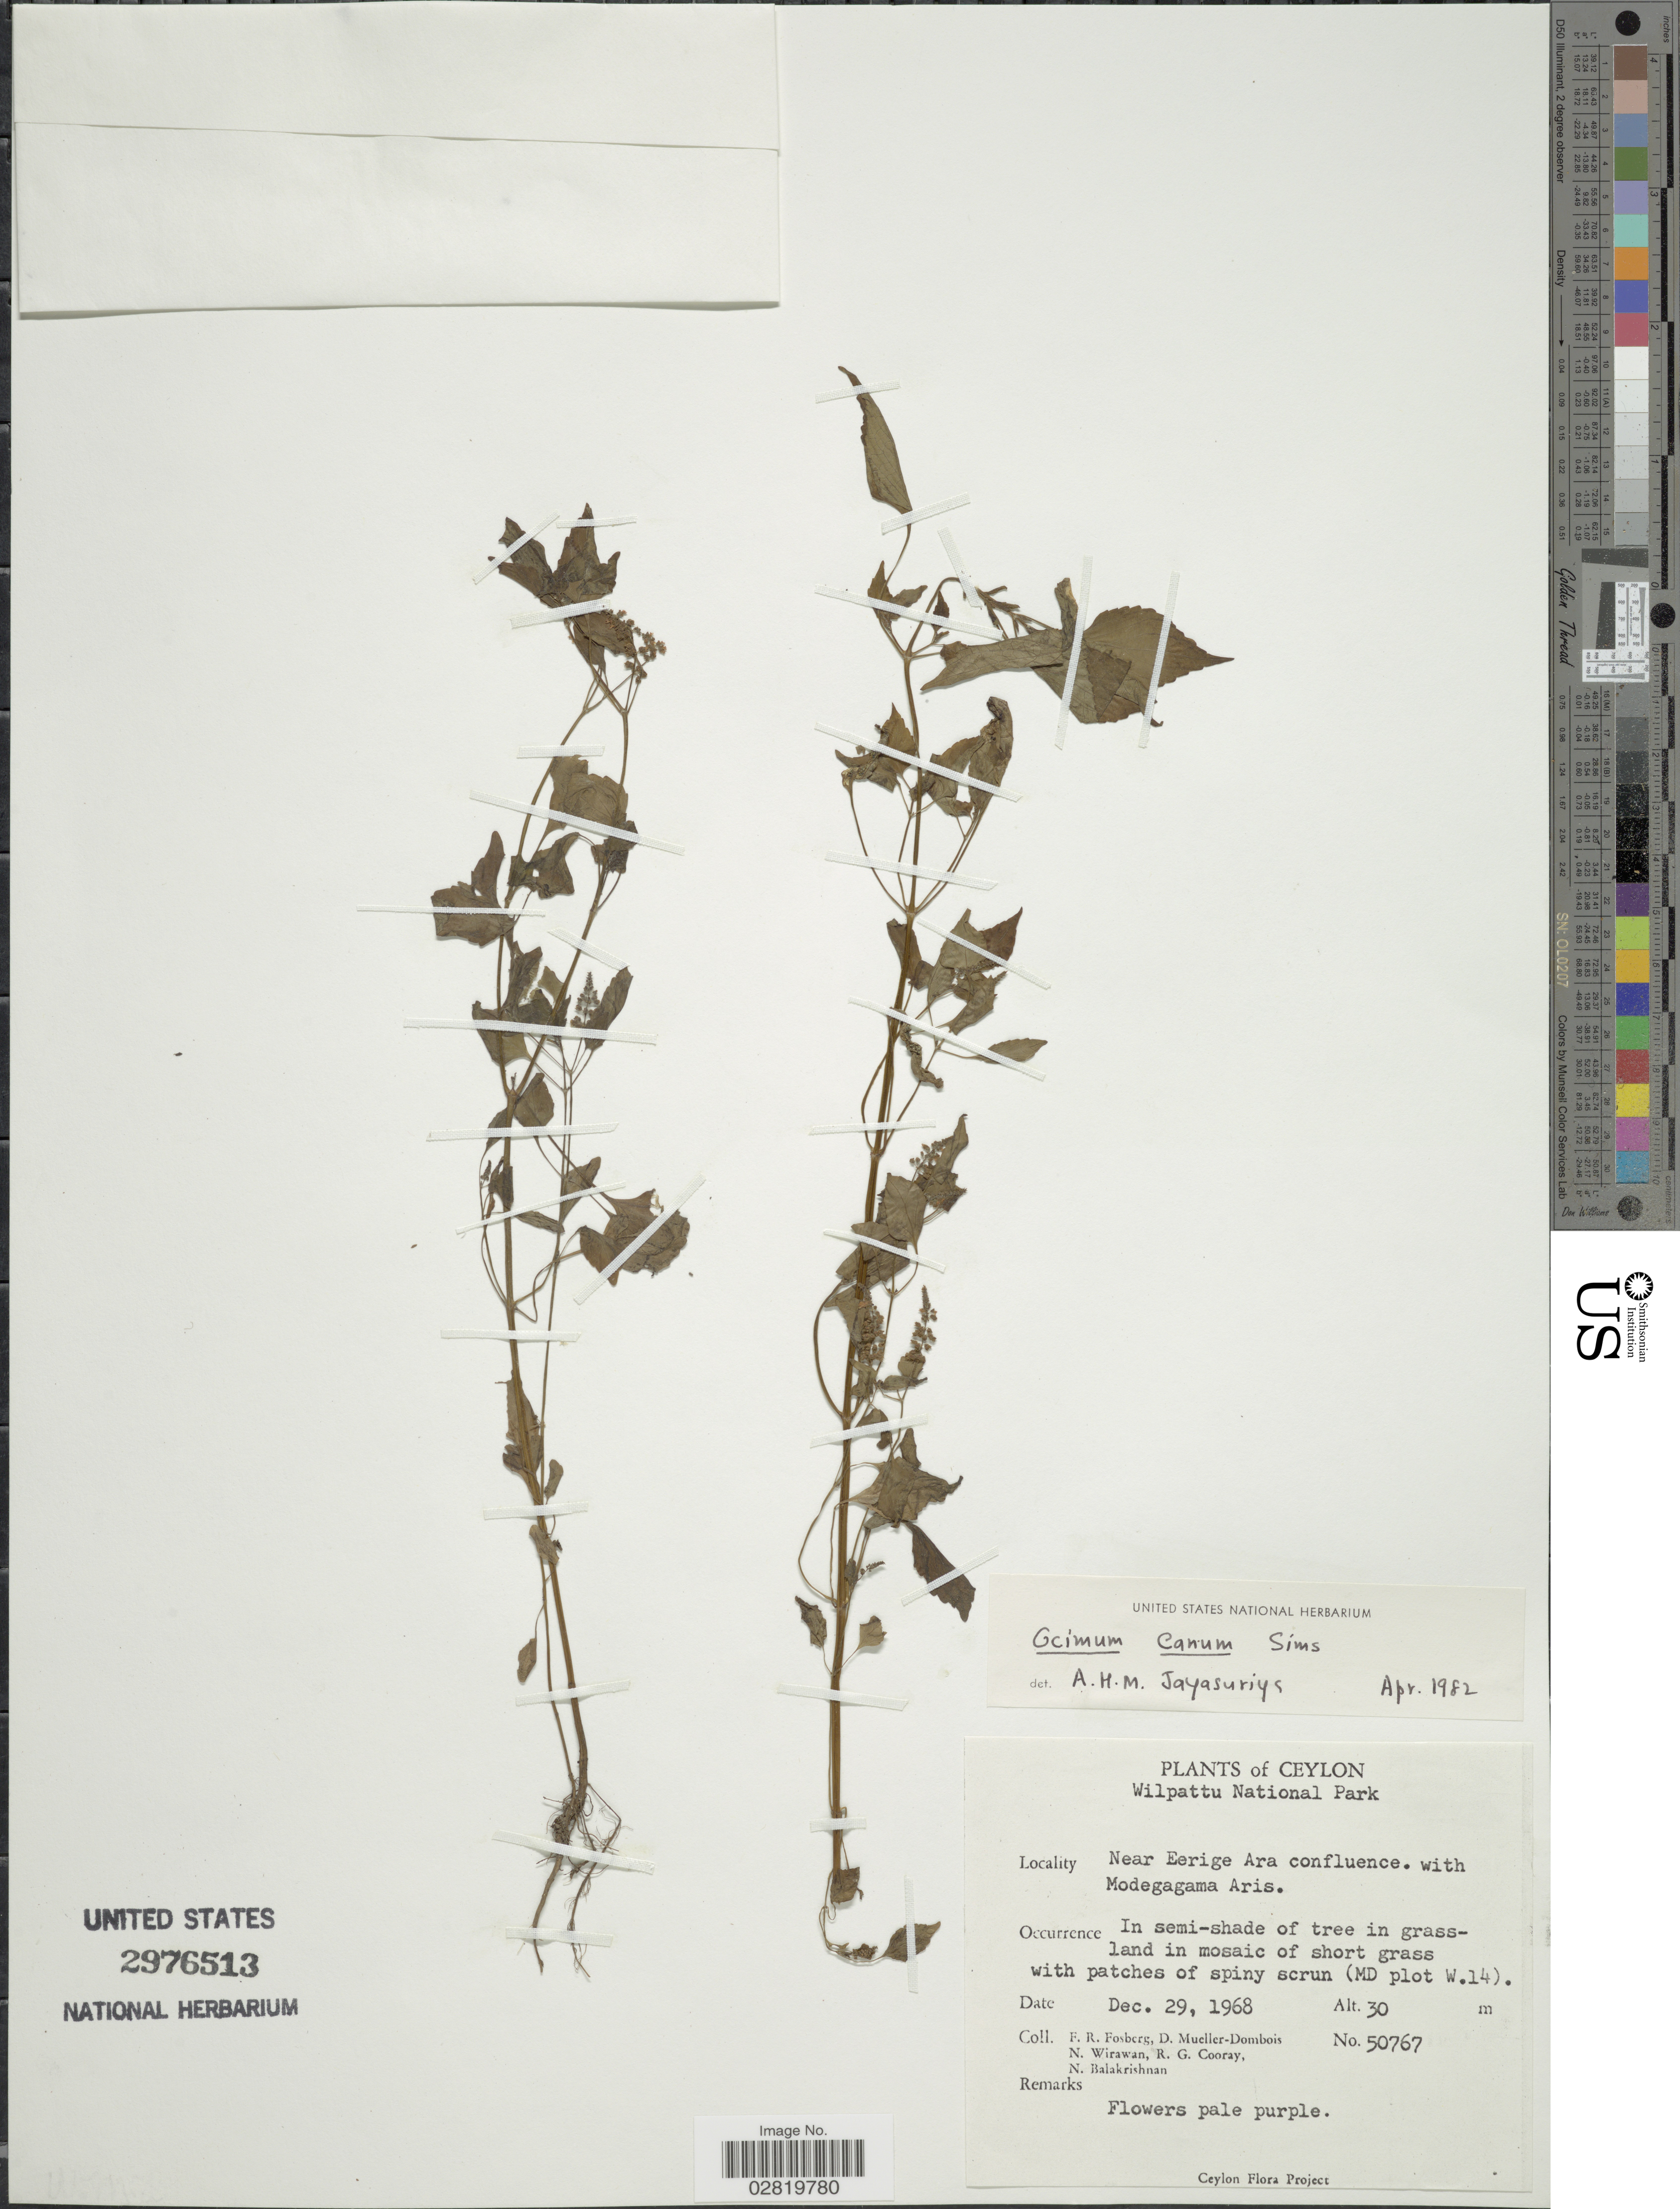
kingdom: Plantae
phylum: Tracheophyta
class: Magnoliopsida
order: Lamiales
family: Lamiaceae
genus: Ocimum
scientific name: Ocimum canum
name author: Sims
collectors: F. R. Fosberg, D. Mueller-Dombois, N. Wirawan, R. Cooray & N. Balakrishnan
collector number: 50767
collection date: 1968-12-29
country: Sri Lanka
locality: Ceylon, Wilpattu National Park, Near Eerige Ara confluence with Modegagama Aris, (MD plot W.14).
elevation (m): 30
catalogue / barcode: US 2976513